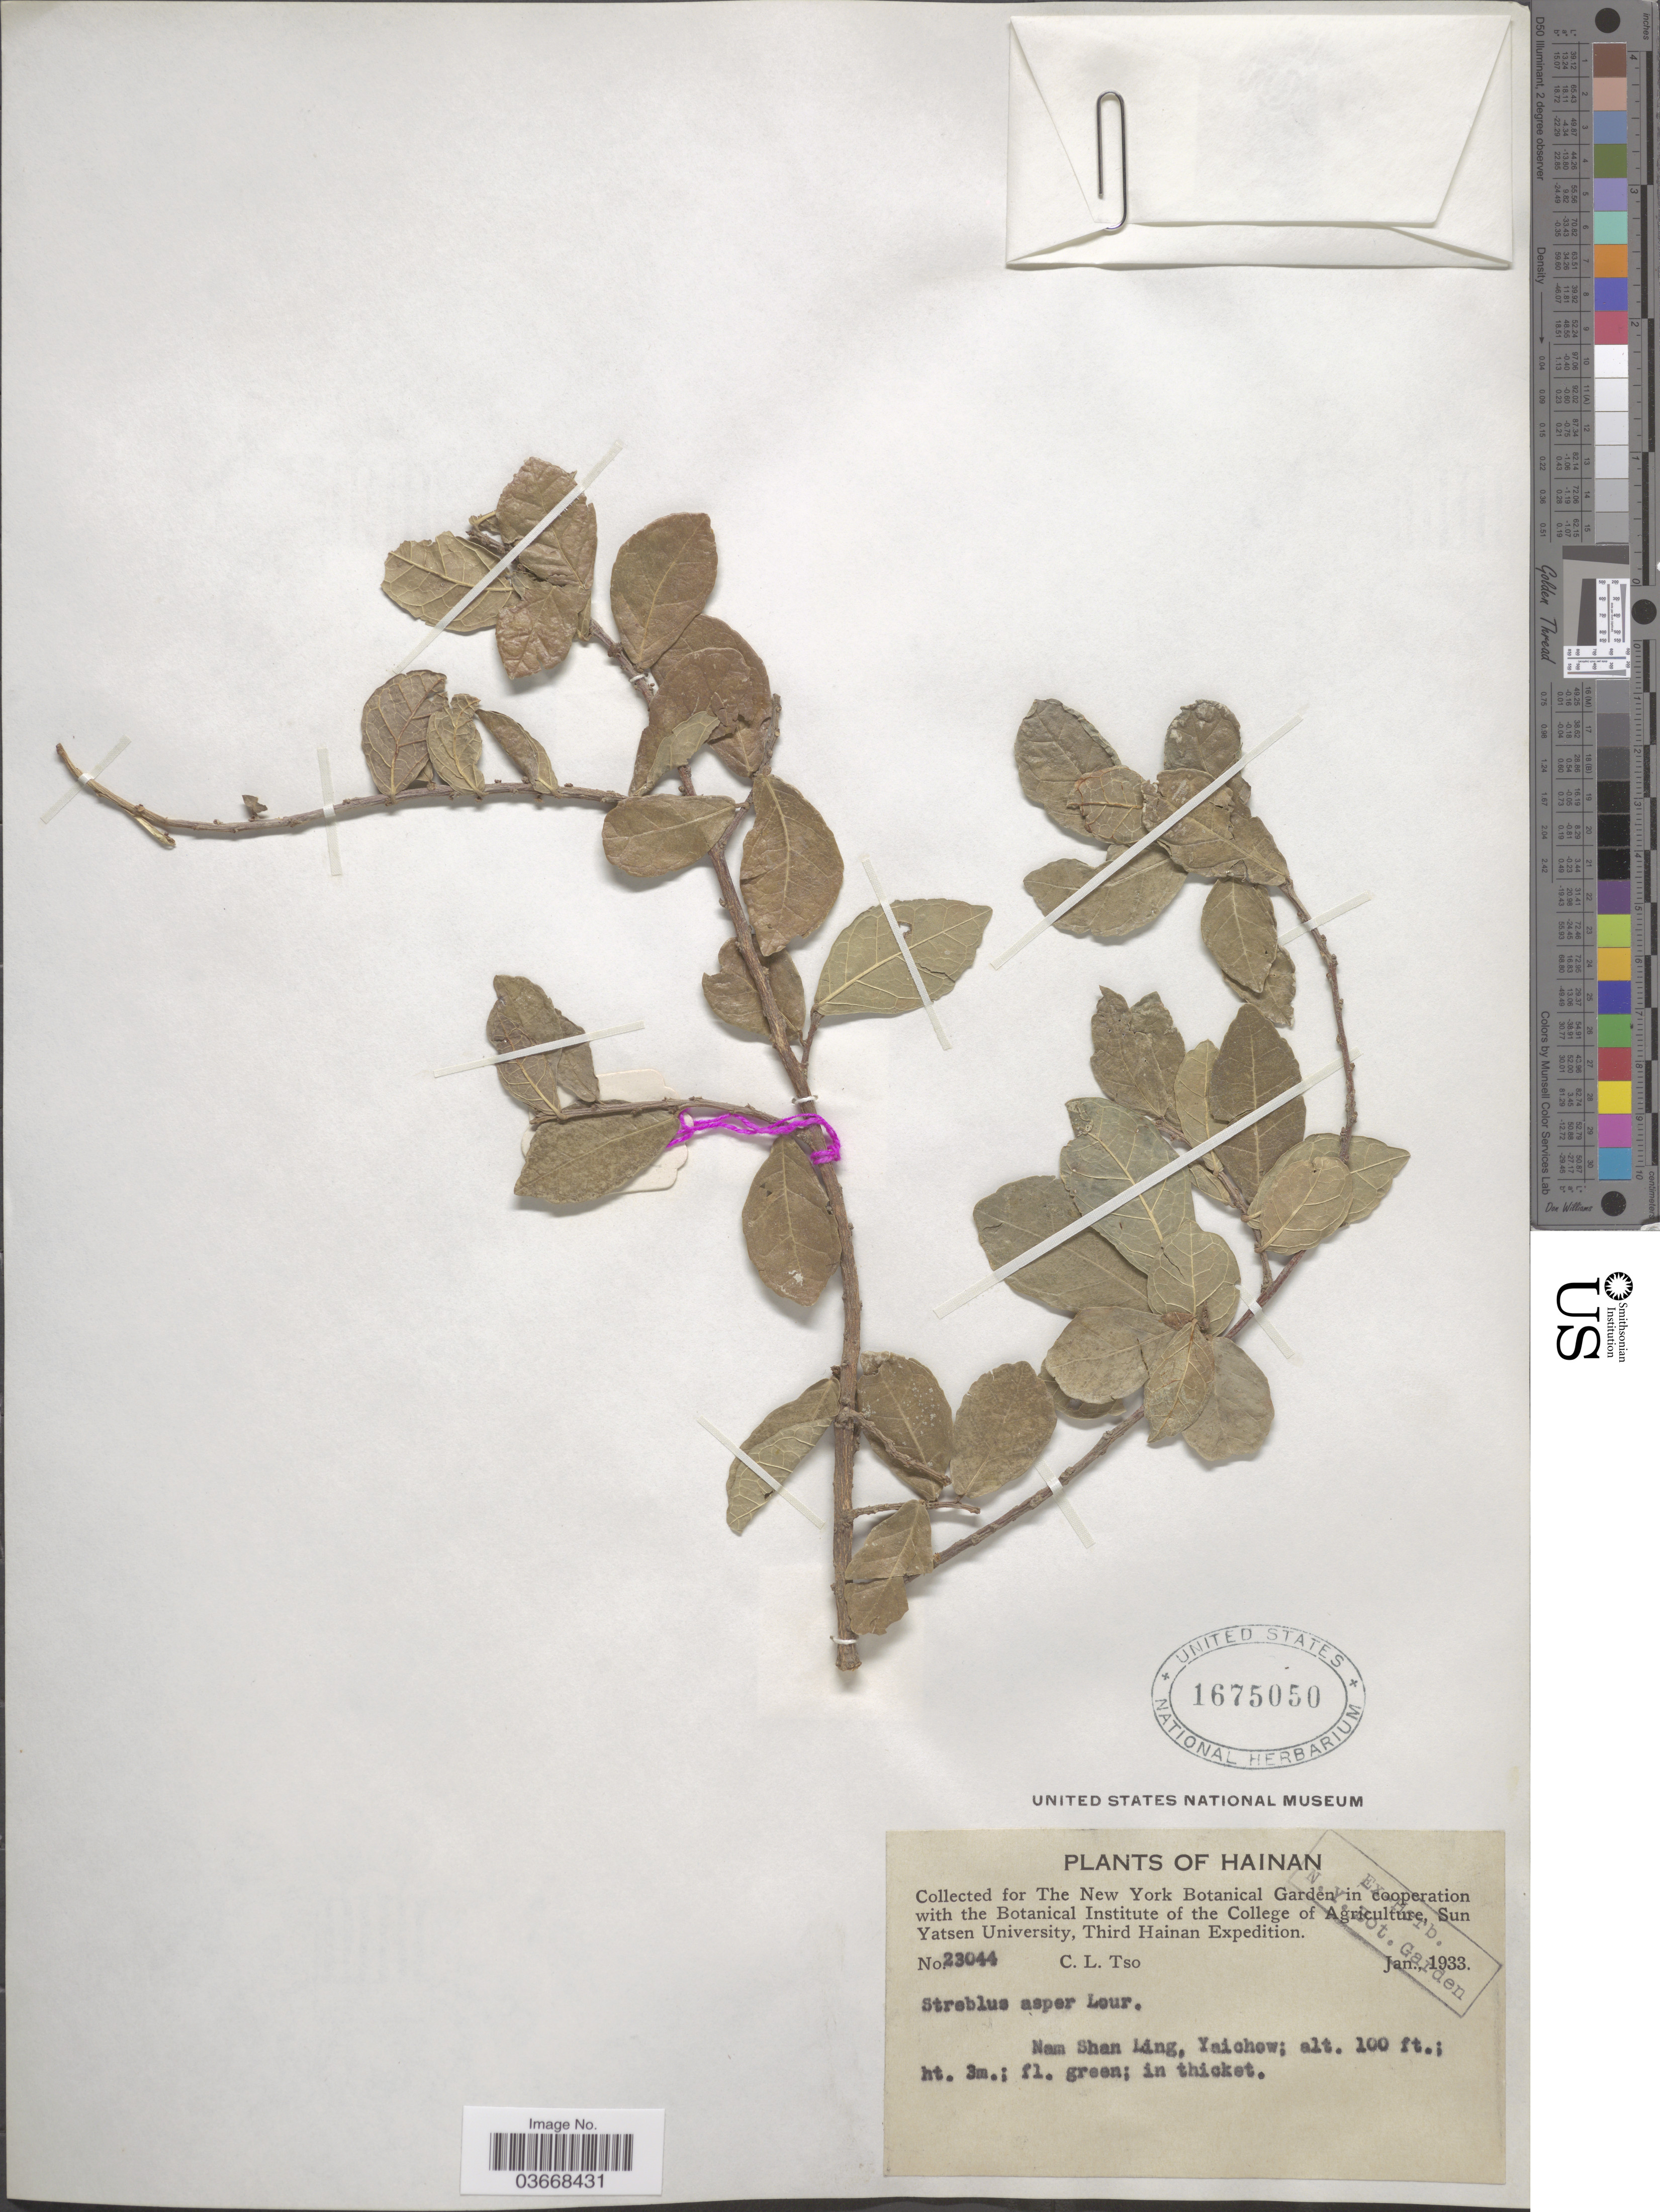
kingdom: Plantae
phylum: Tracheophyta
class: Magnoliopsida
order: Rosales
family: Moraceae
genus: Streblus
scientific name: Streblus asper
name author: Lour.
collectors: C. Tso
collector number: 23044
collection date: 1933-01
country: China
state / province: Hainan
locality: Nam Shan Ling, Yaichow.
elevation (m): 30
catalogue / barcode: US 1675050